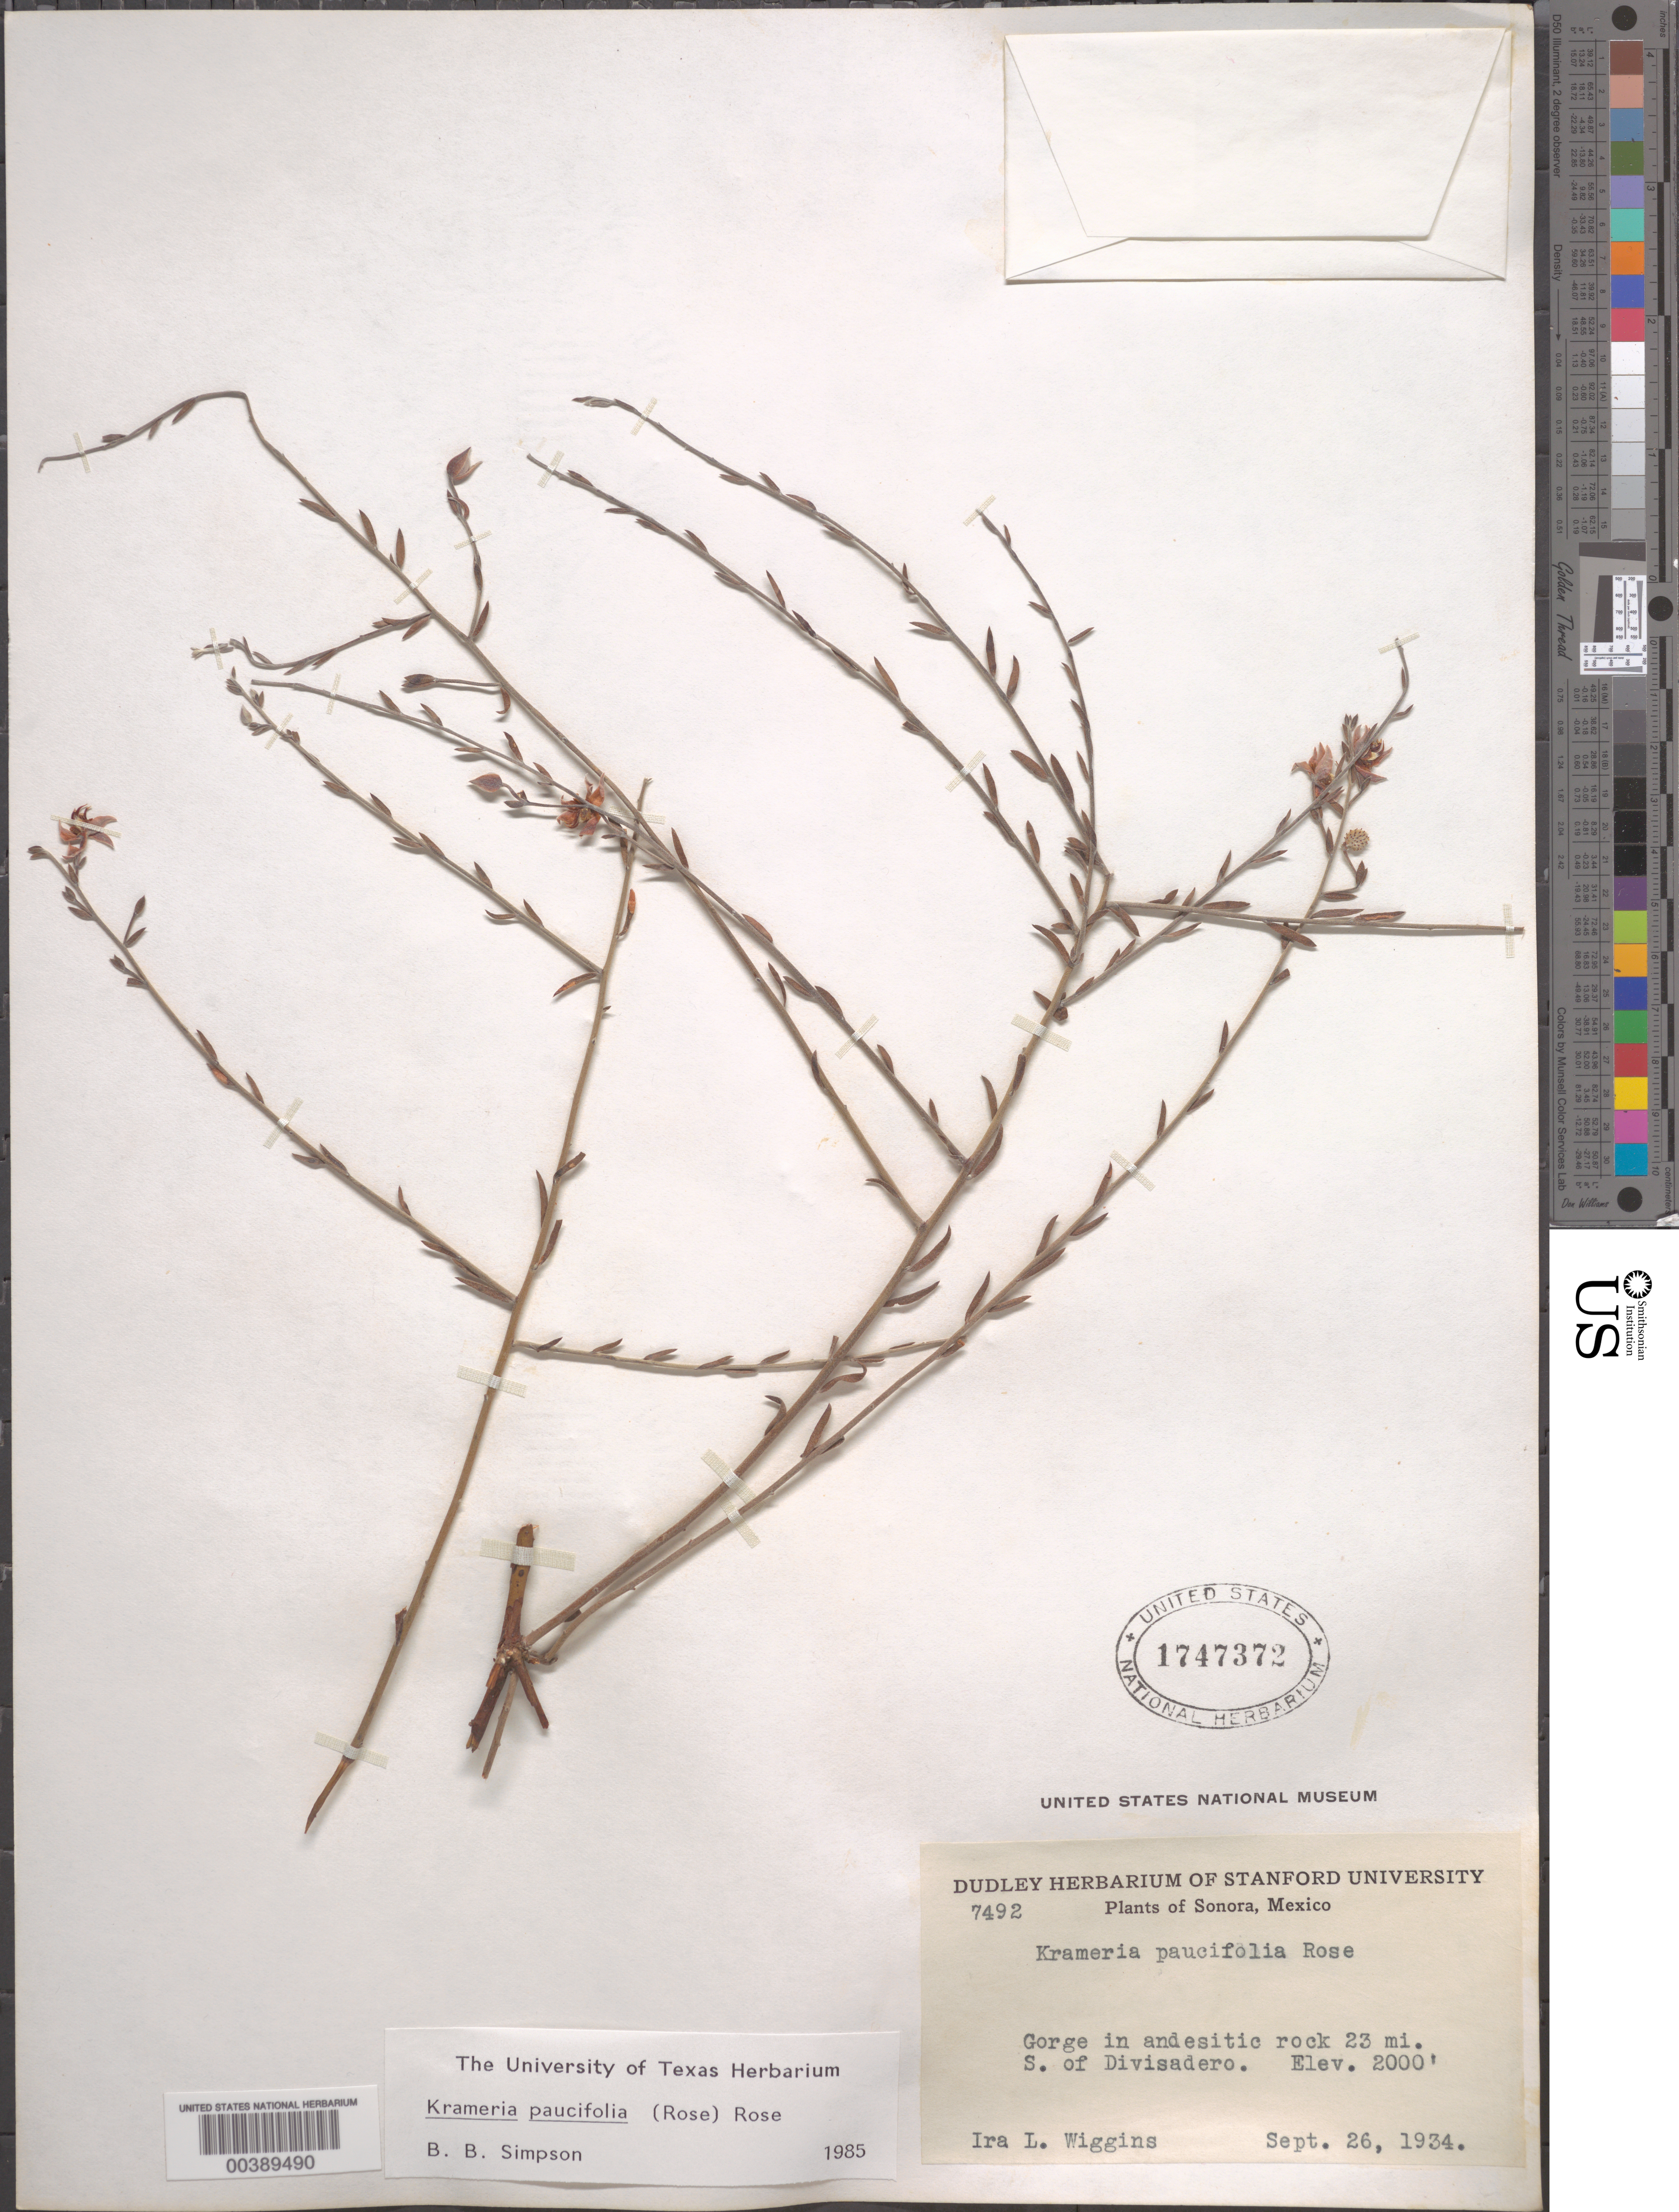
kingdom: Plantae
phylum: Tracheophyta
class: Magnoliopsida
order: Zygophyllales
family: Krameriaceae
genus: Krameria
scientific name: Krameria pauciflora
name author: DC.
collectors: I. L. Wiggins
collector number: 7492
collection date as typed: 26 Sep 1934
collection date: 1934-09-26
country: Mexico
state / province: Sonora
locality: Gorge 23 mi S of divisadero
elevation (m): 610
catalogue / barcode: US 1747372